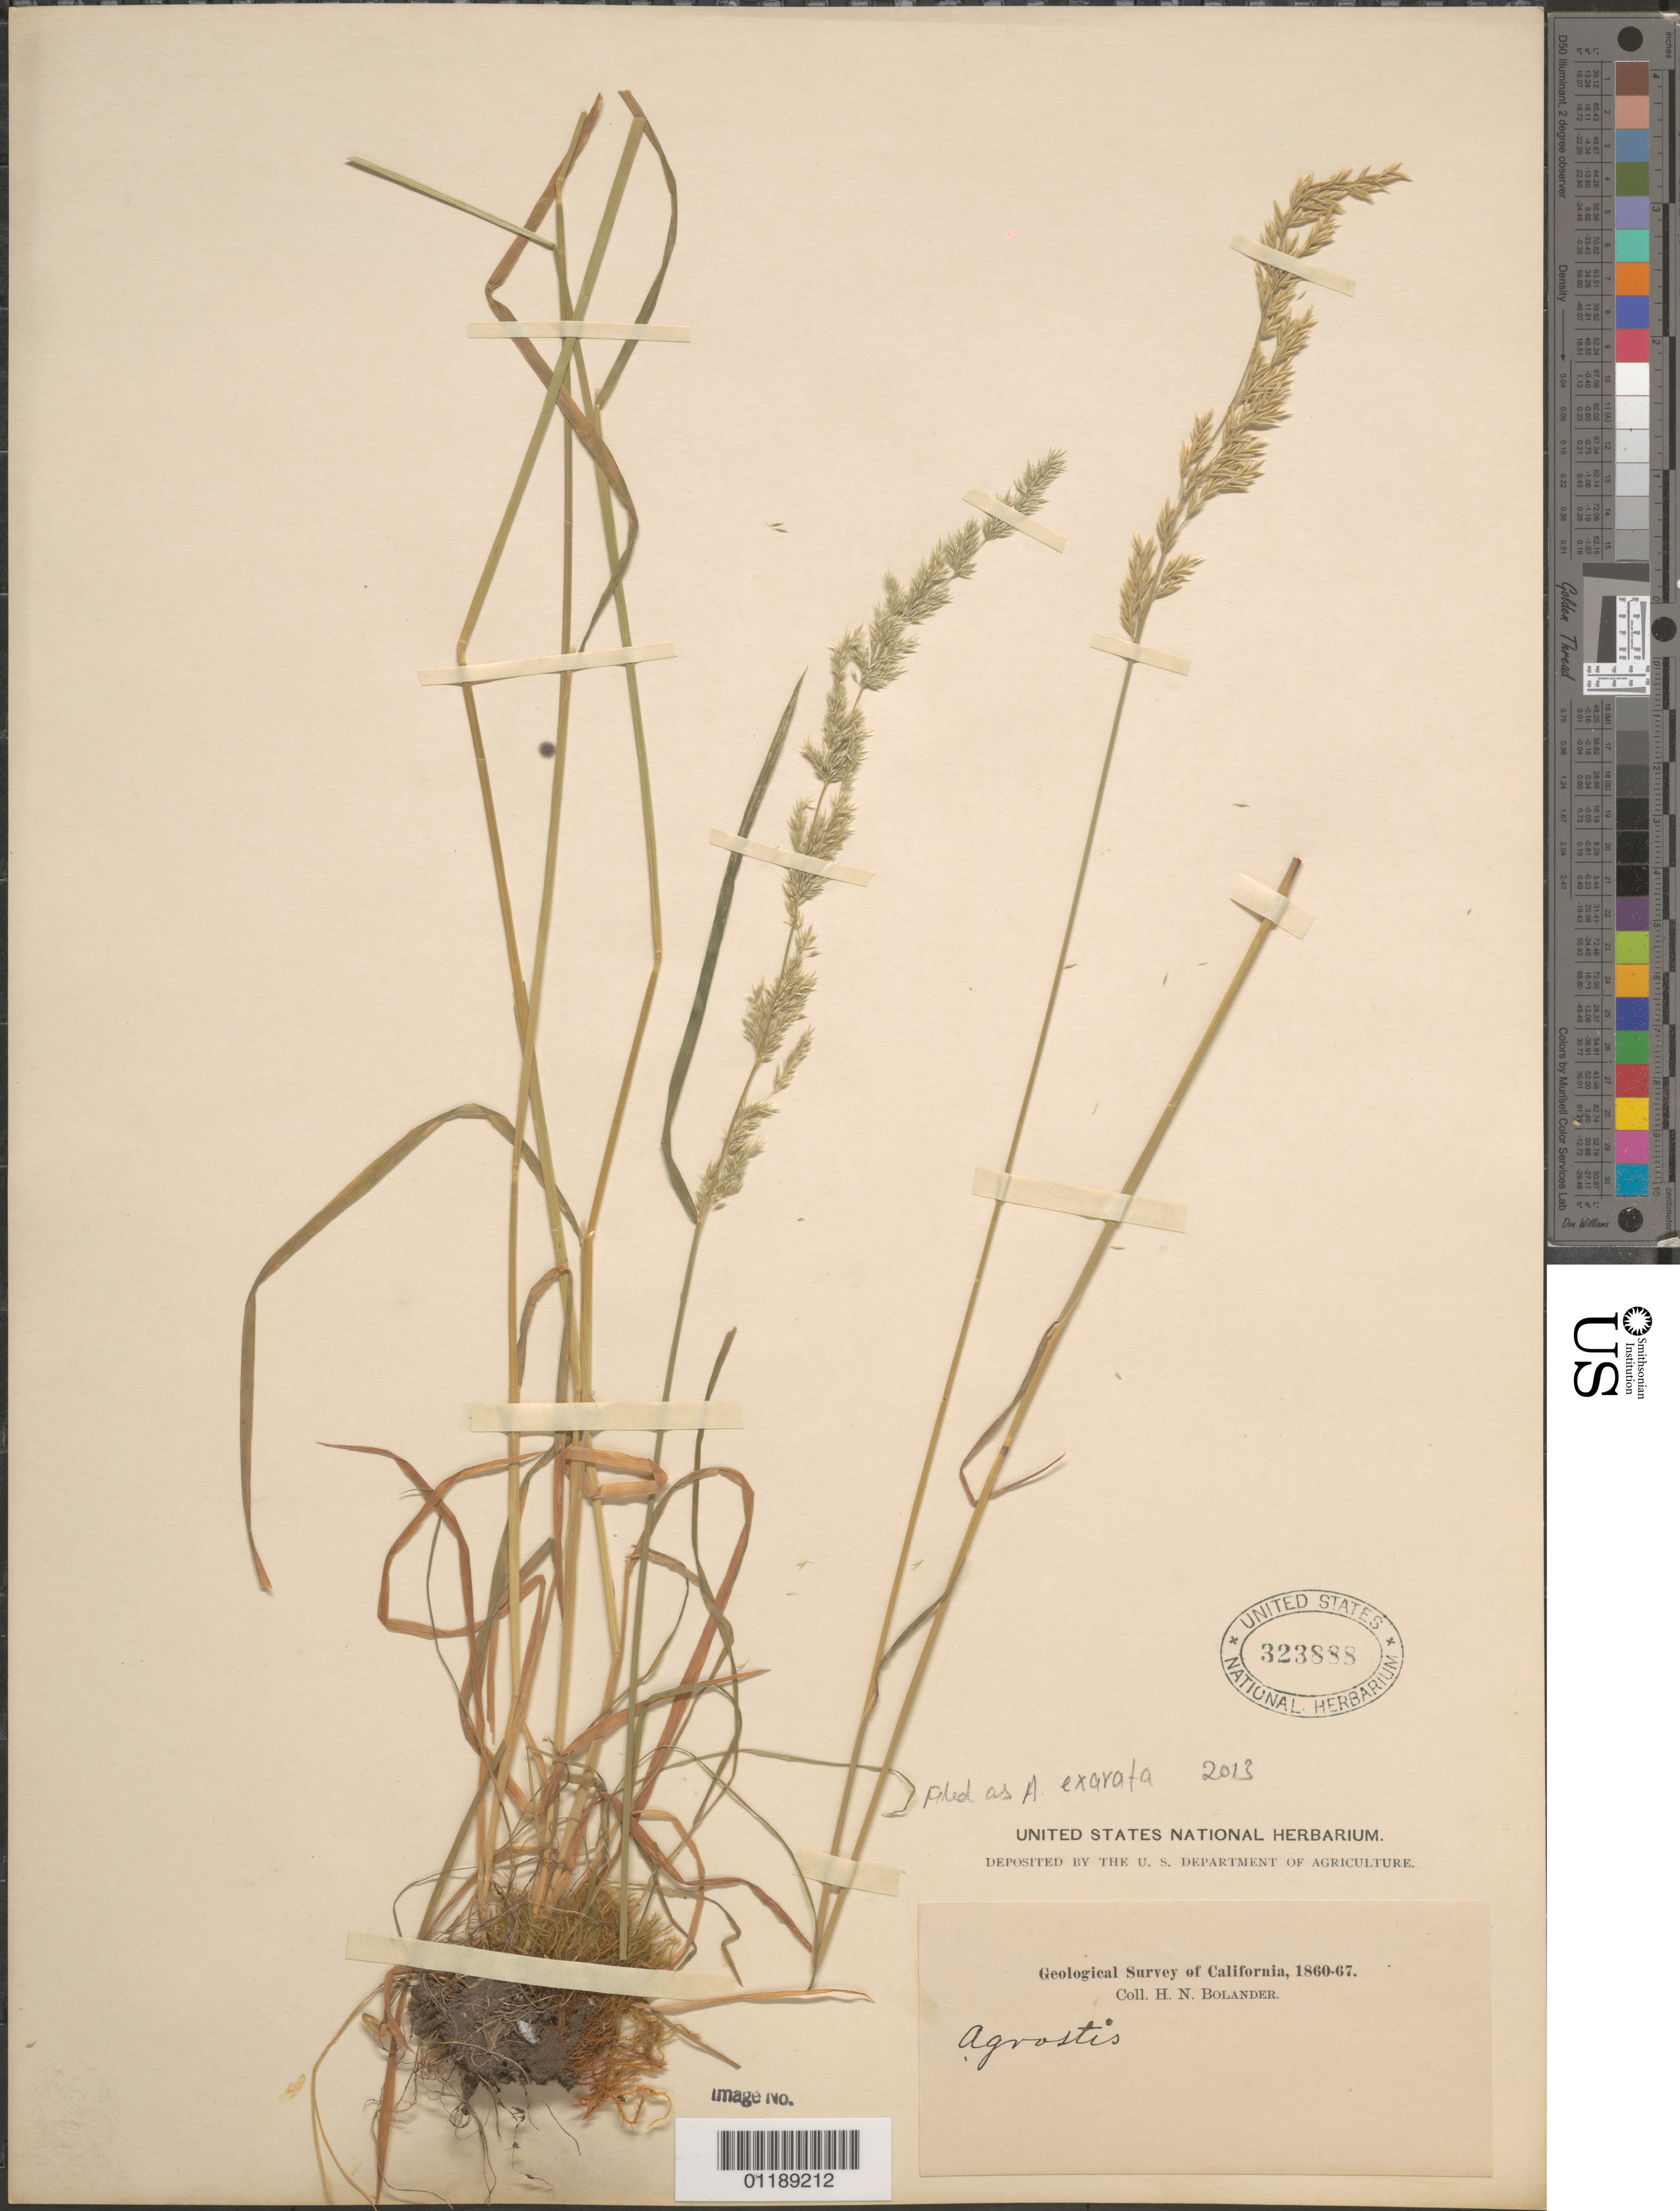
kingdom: Plantae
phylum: Tracheophyta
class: Liliopsida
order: Poales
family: Poaceae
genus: Agrostis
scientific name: Agrostis exarata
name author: Trin.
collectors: H. Bolander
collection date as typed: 1860 to -- -- 1867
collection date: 1860/1867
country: United States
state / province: California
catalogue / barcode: US 323888